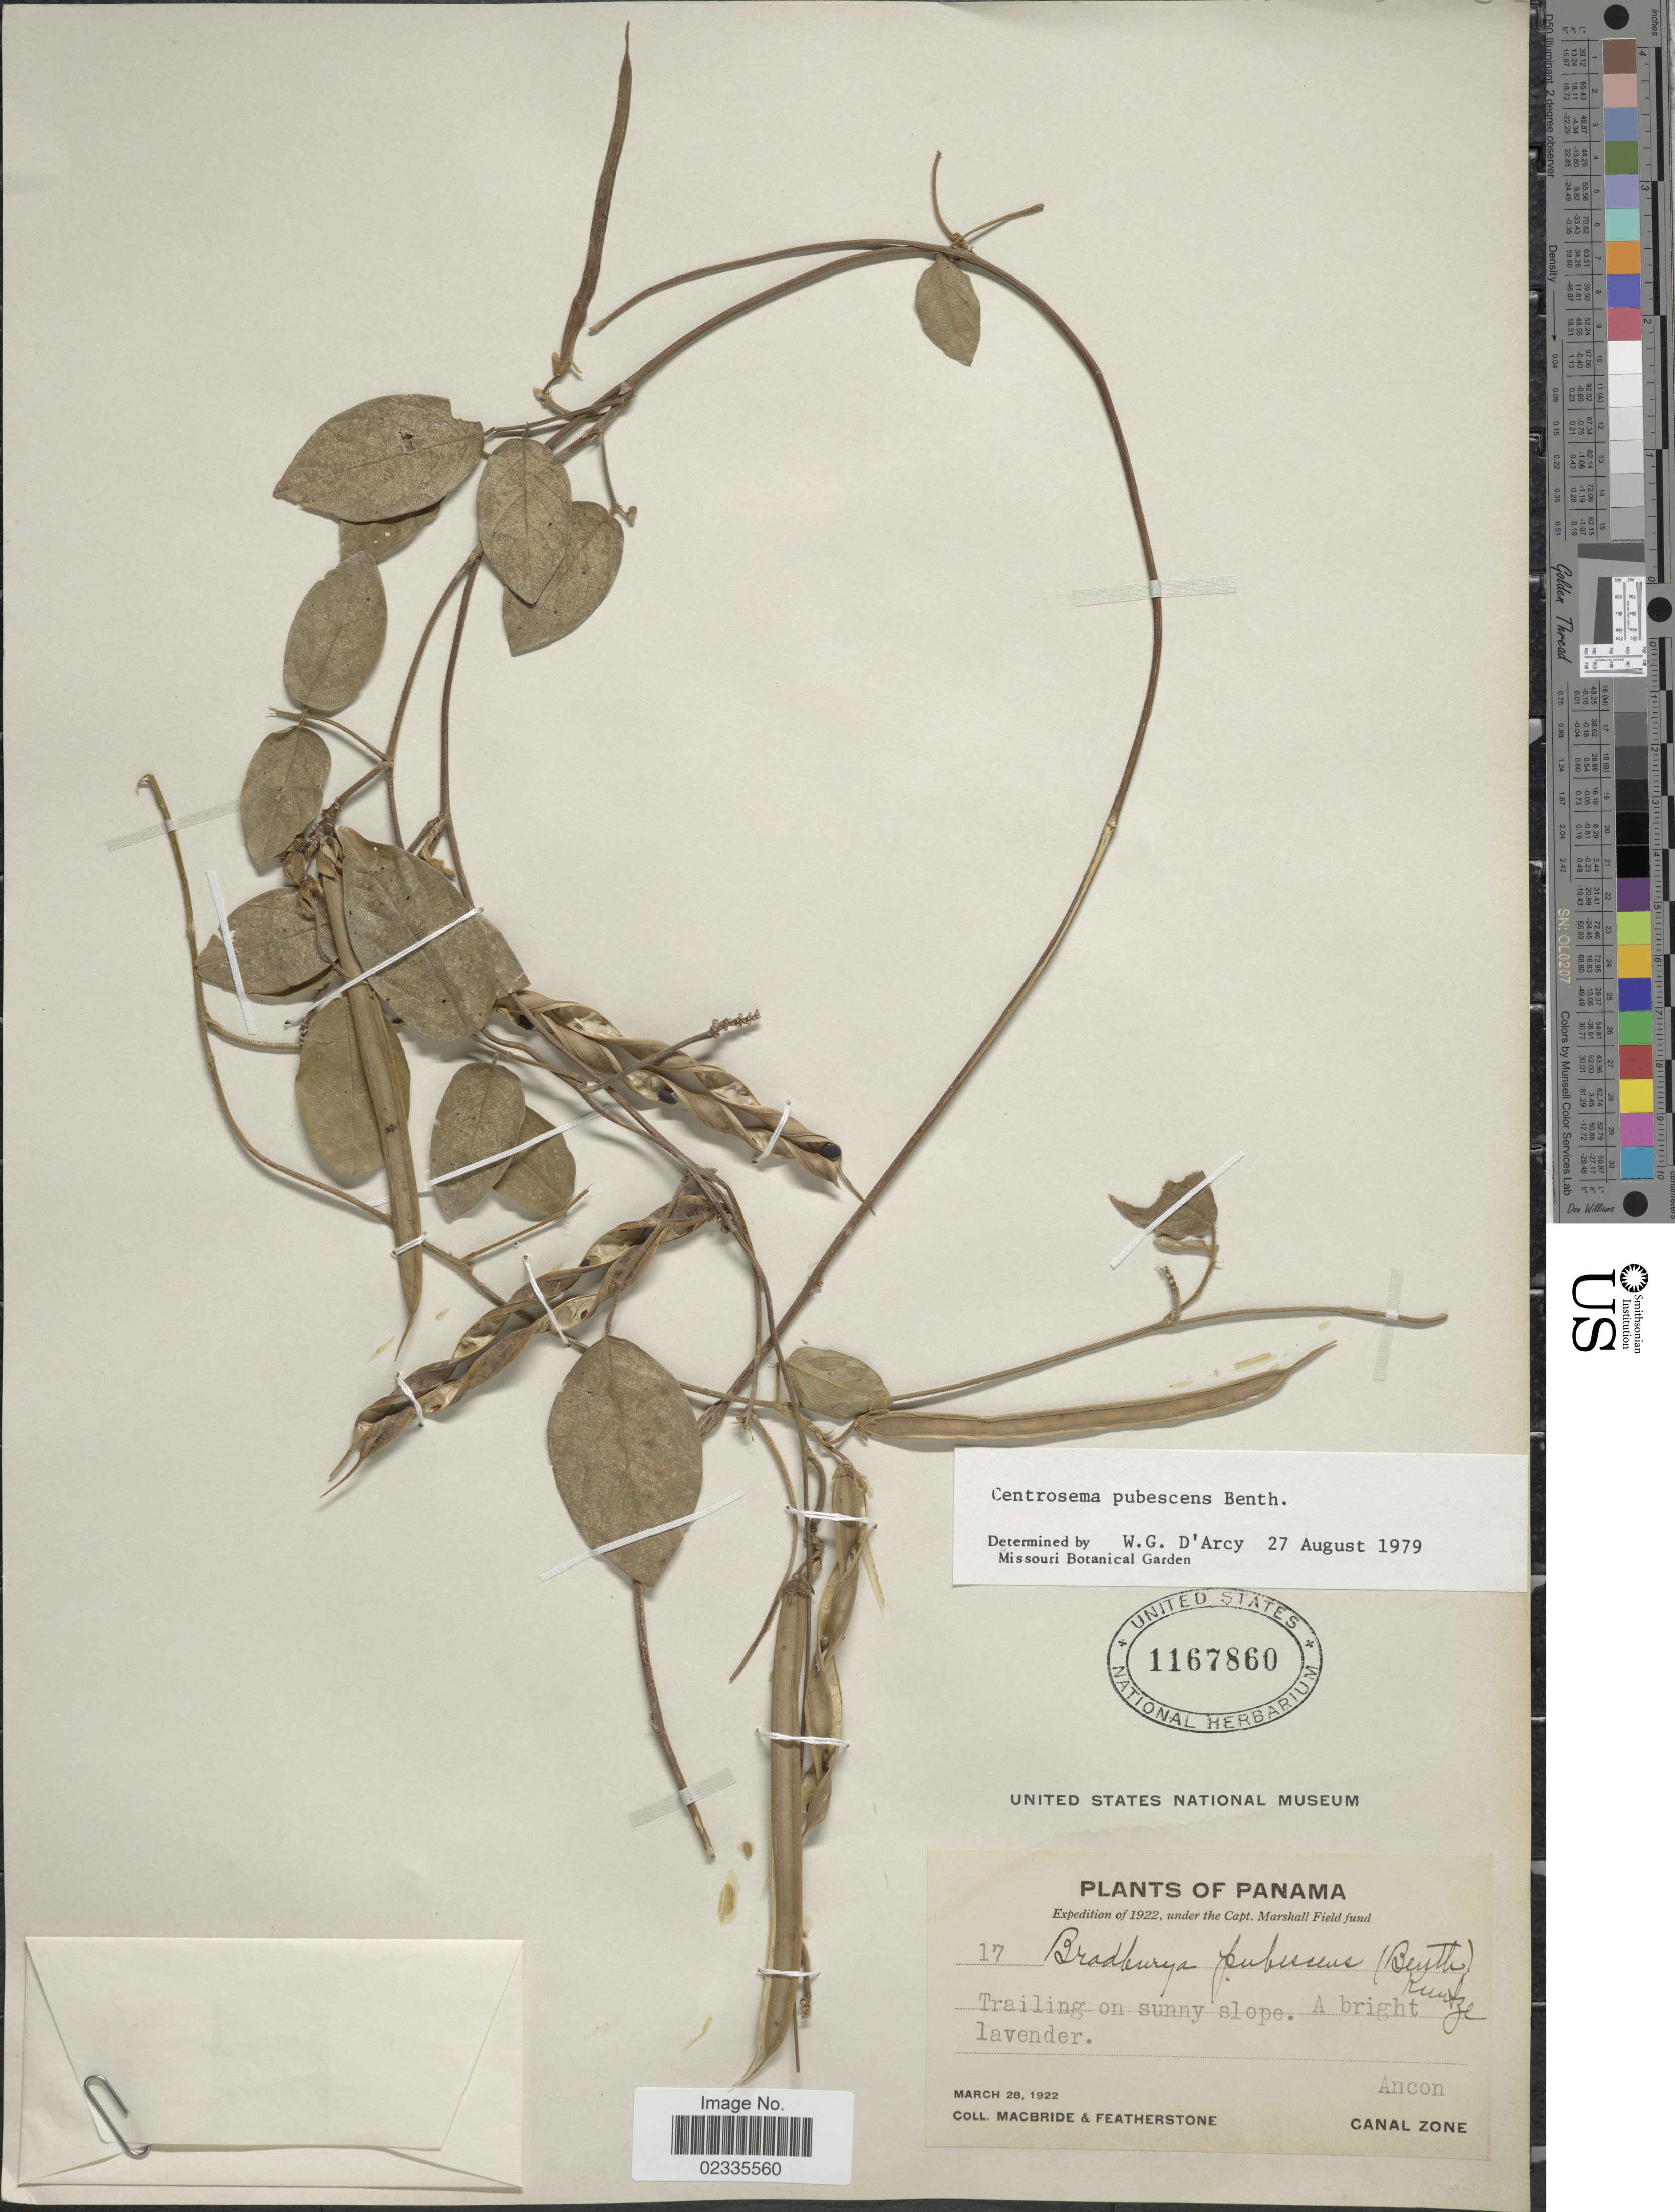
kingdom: Plantae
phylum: Tracheophyta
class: Magnoliopsida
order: Fabales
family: Fabaceae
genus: Centrosema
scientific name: Centrosema pubescens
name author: Benth.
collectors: Macbride, -- & -. Featherstone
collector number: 17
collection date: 1922-03-28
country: Panama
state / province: Colón / Panamá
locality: Ancon, Canal Zone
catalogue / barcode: US 1167860